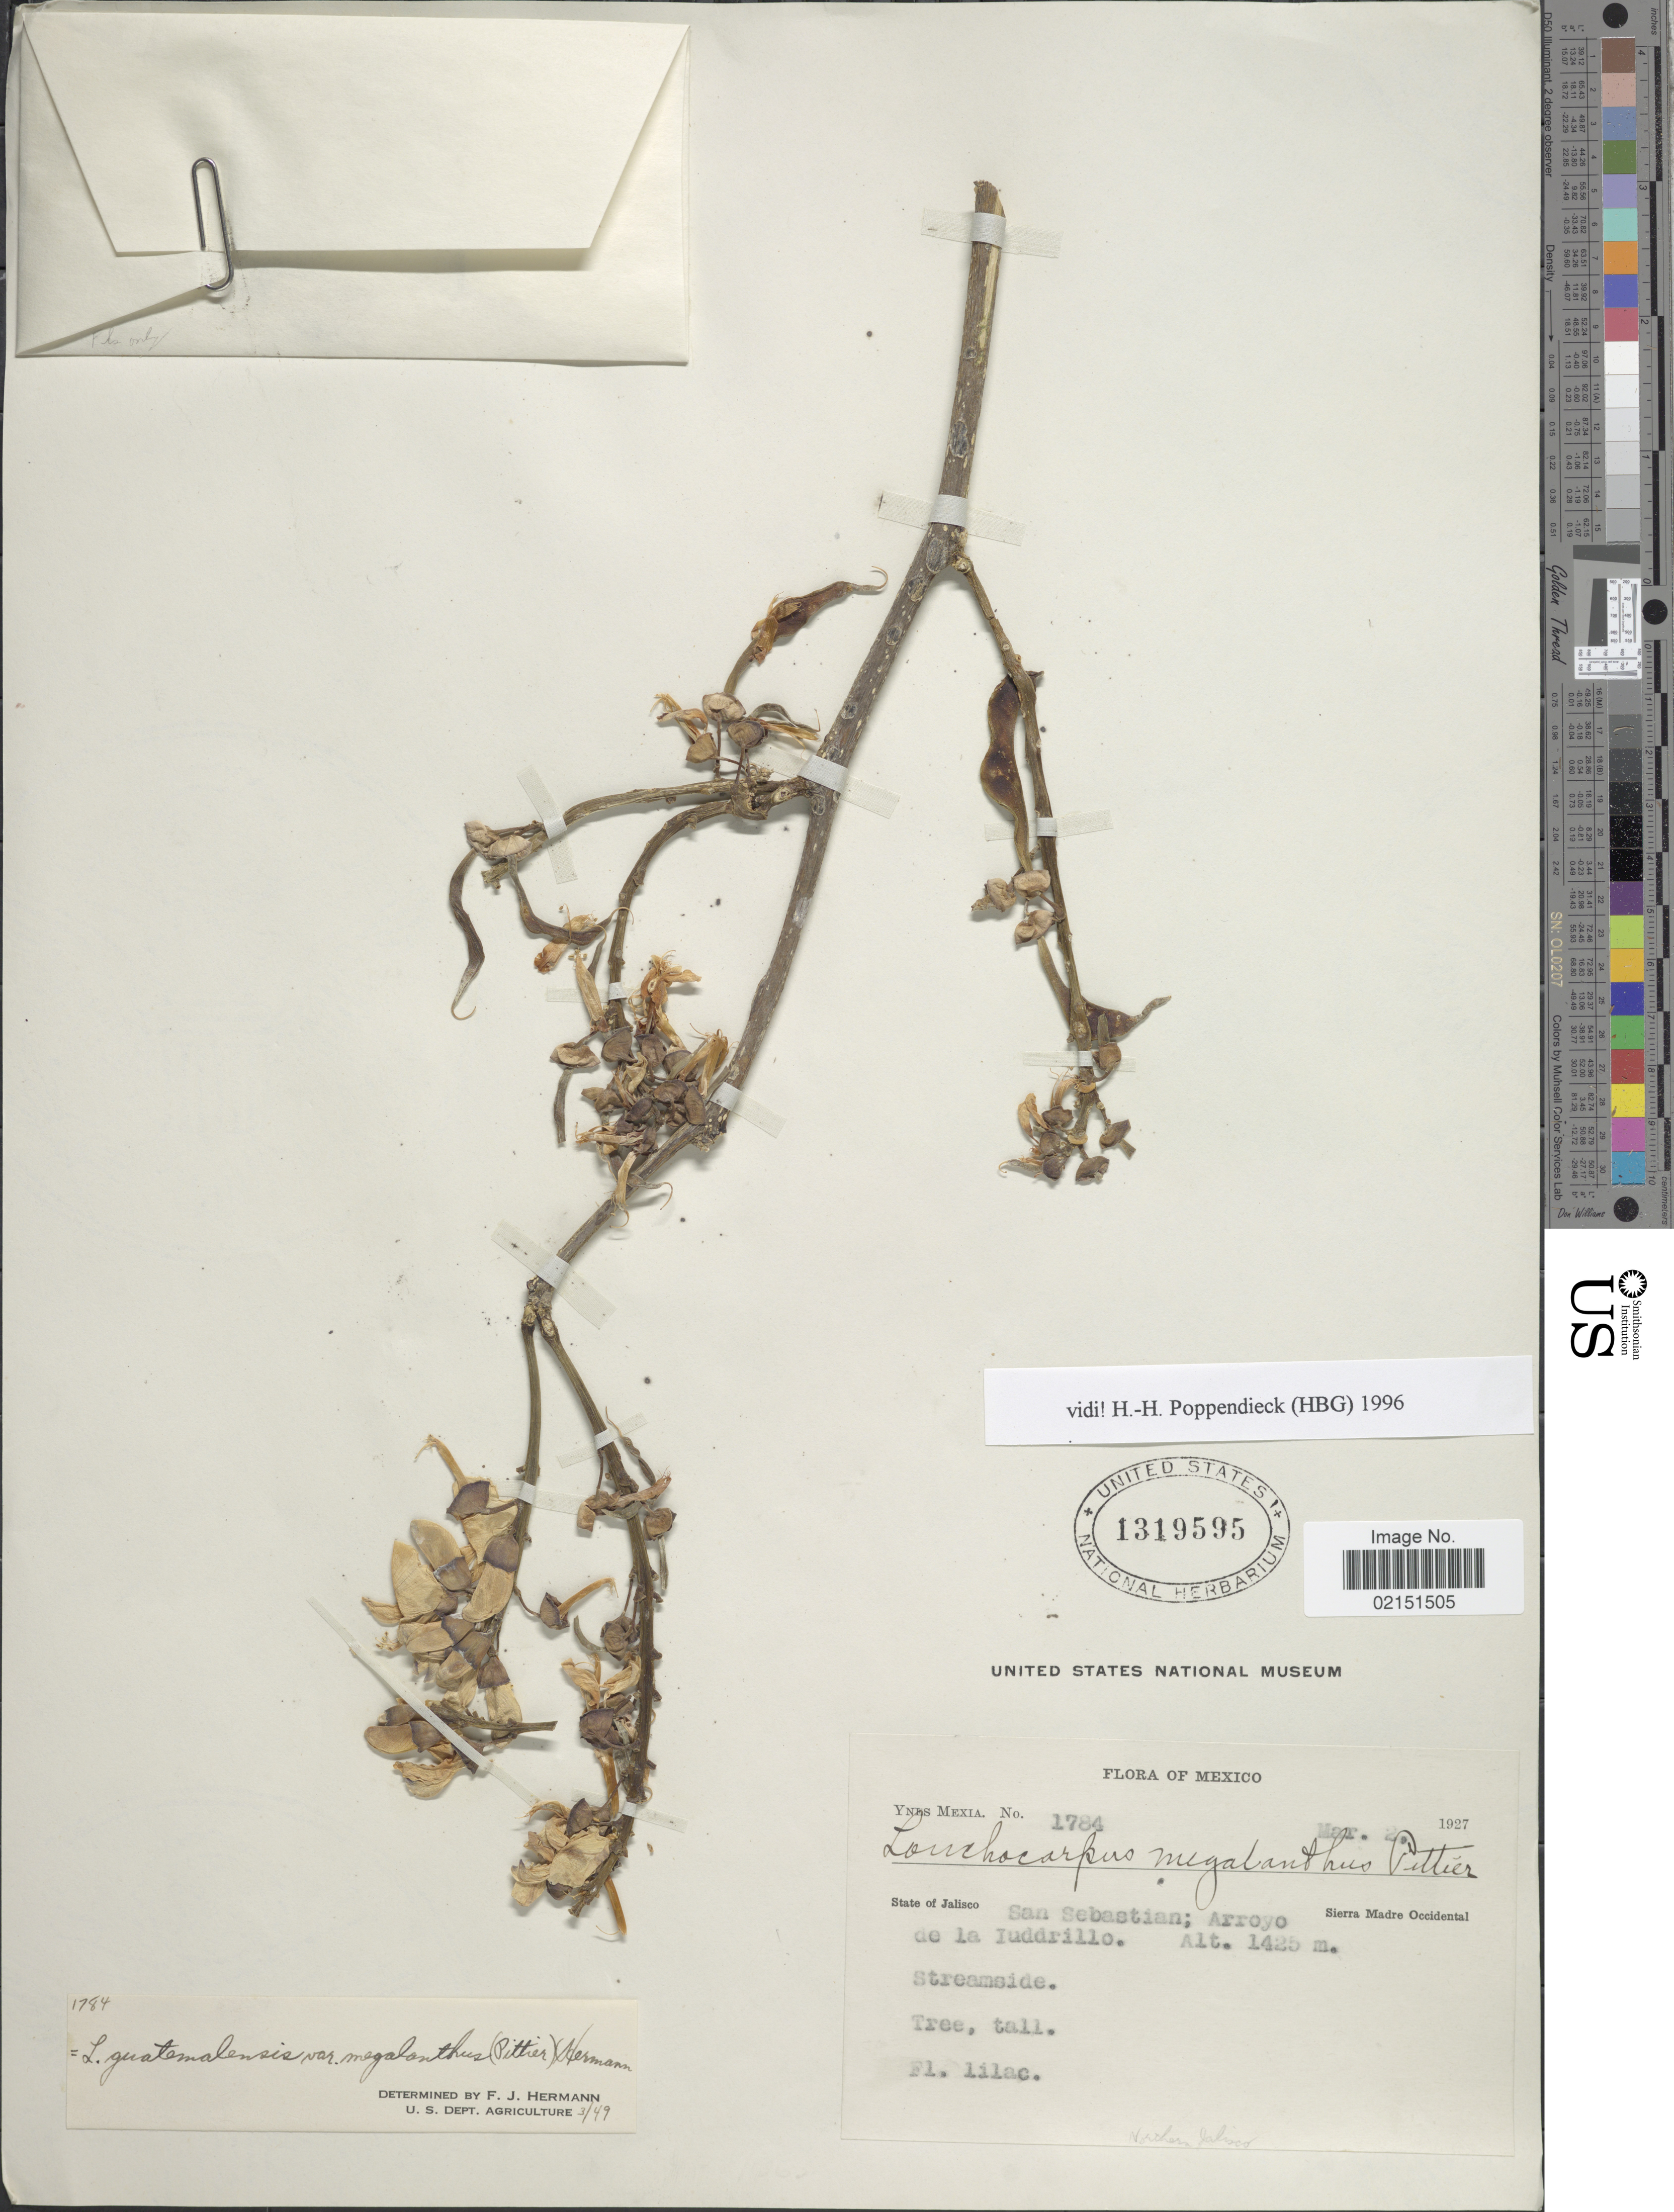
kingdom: Plantae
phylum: Tracheophyta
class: Magnoliopsida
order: Fabales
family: Fabaceae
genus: Lonchocarpus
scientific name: Lonchocarpus guatemalensis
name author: Benth.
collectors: Y. Mexia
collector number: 1784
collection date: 1927-03-02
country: Mexico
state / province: Jalisco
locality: State of Jalisco. San Sebastian: Arroyo de la Iuddrillo. Sierra Madre Occidental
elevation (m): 1425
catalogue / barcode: US 1319595